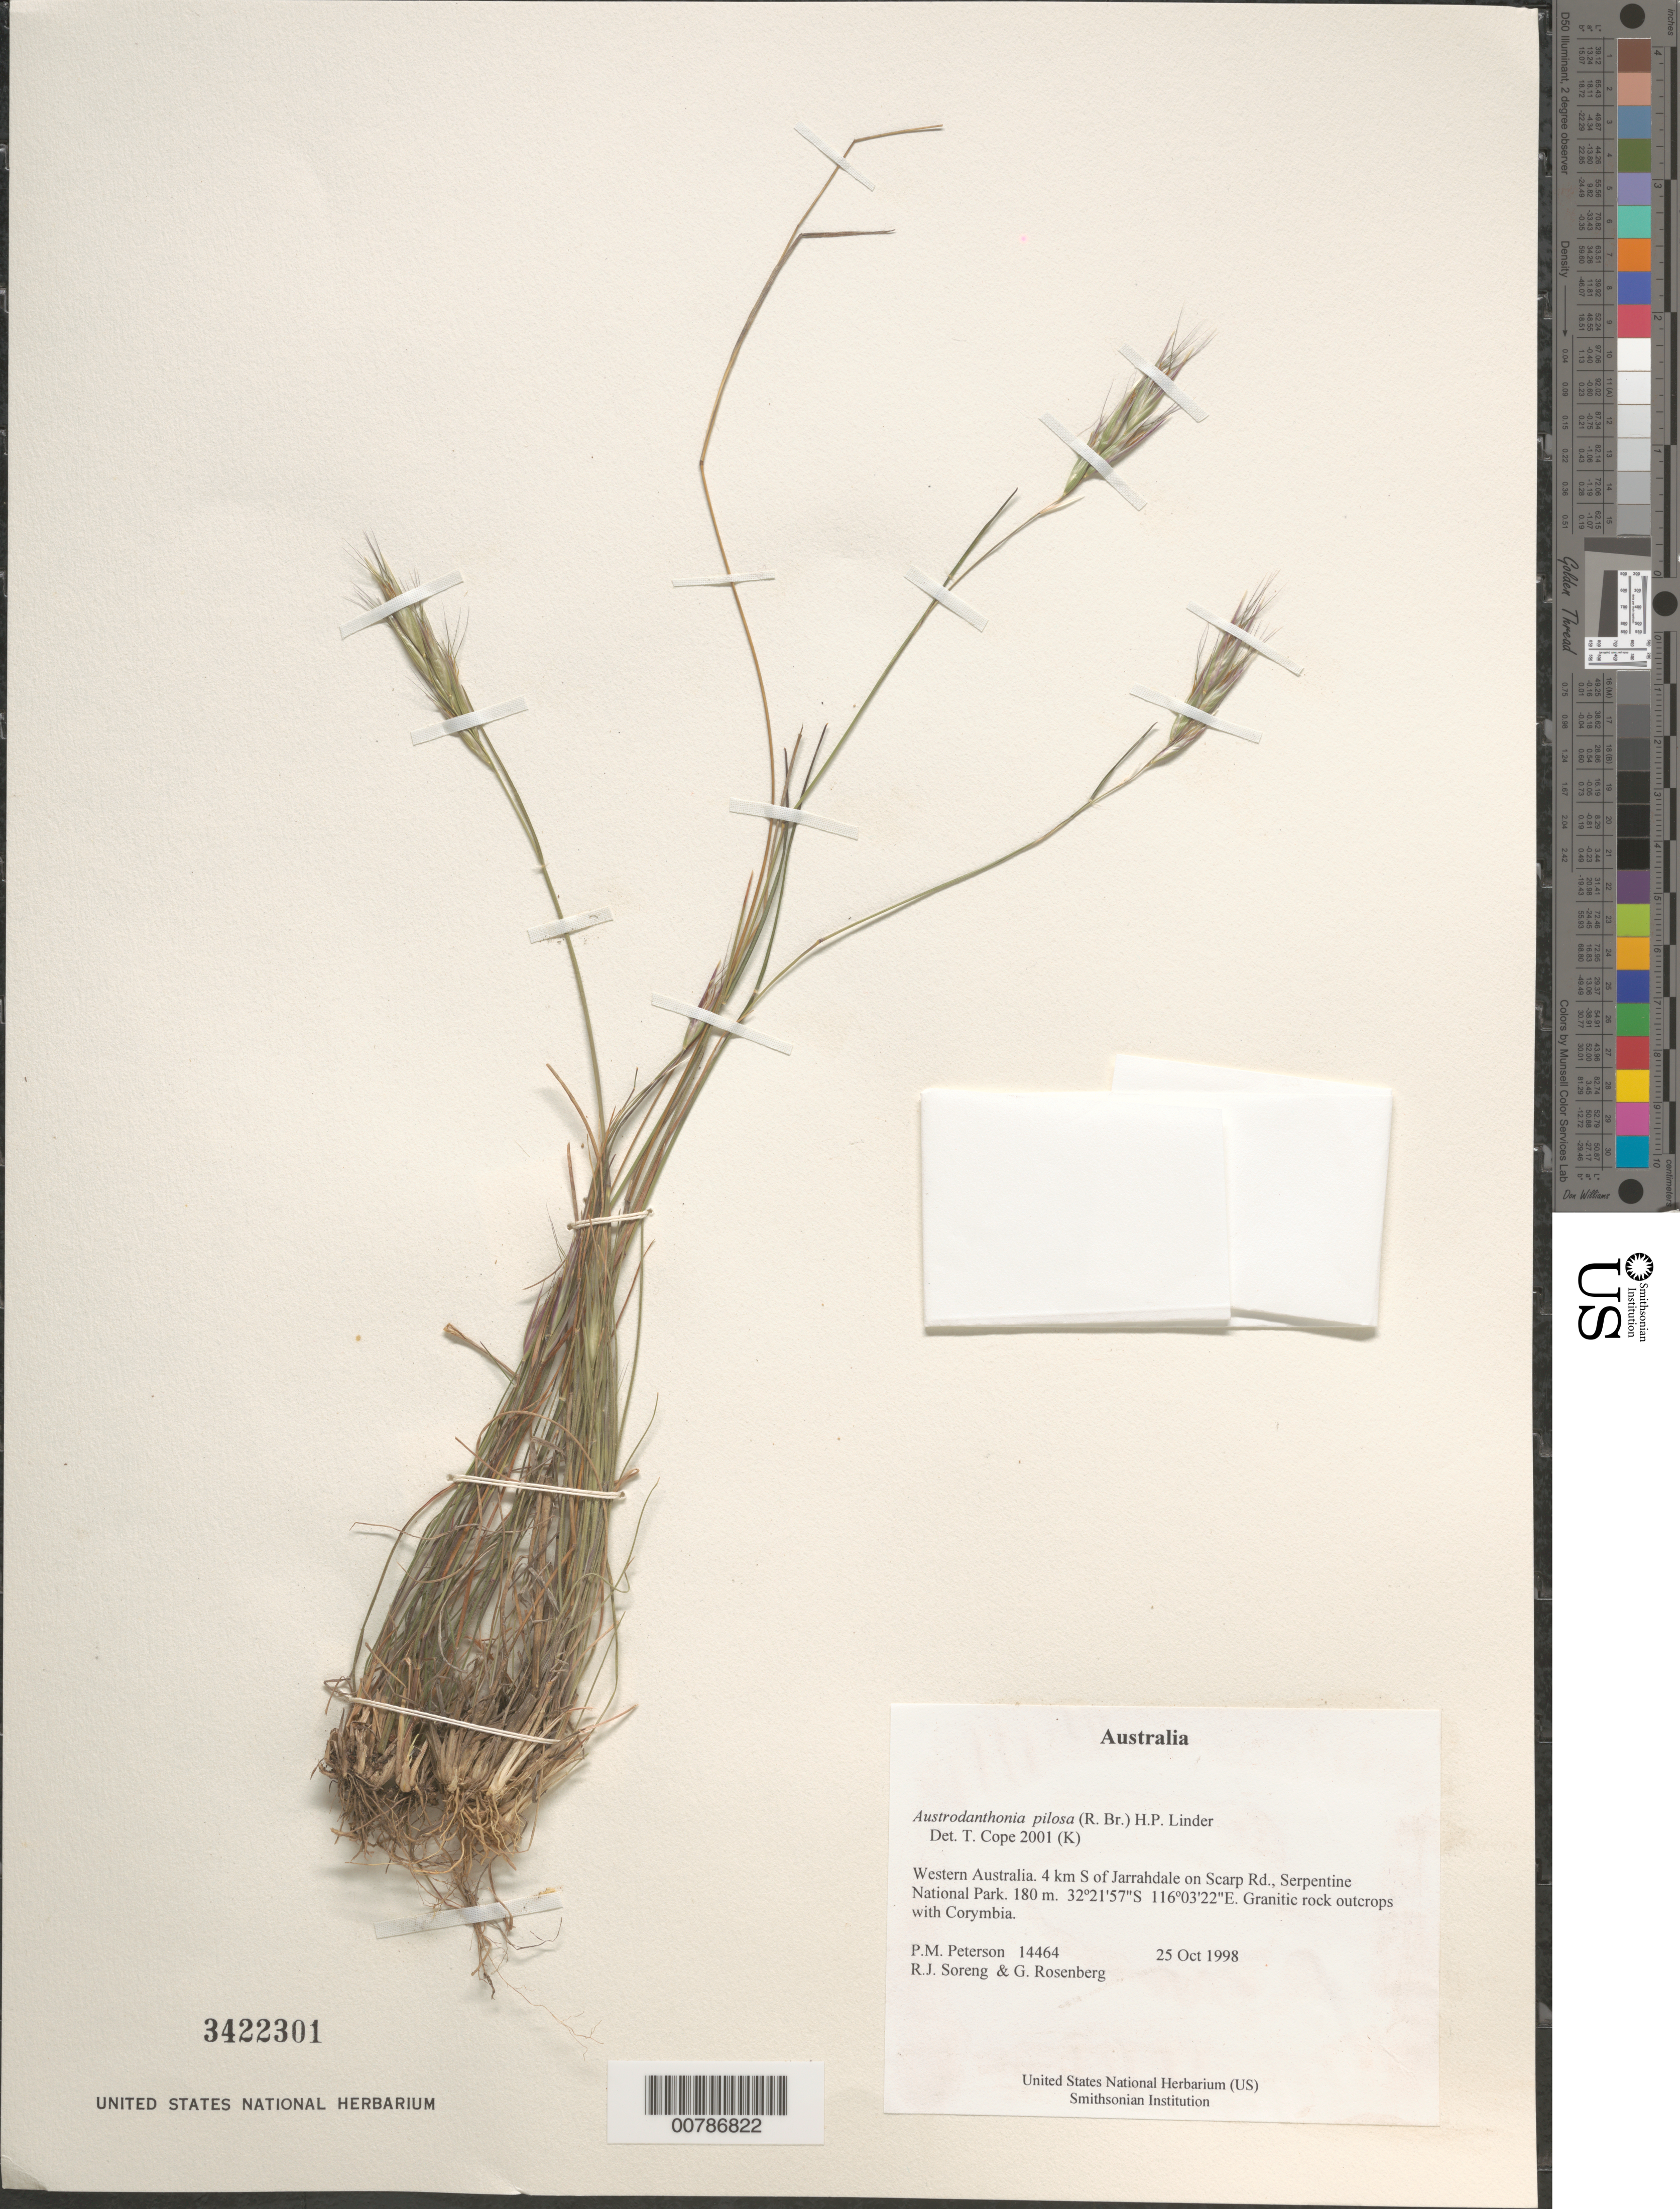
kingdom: Plantae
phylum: Tracheophyta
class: Liliopsida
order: Poales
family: Poaceae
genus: Austrodanthonia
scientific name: Austrodanthonia pilosa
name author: (R. Br.) H.P. Linder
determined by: Cope, T. A.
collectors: P. M. Peterson, R. J. Soreng & G. Rosenberg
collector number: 14464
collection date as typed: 25 Oct 1998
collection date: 1998-10-25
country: Australia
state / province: Western Australia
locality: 4 km S of Jarrahdale on Scarp Rd., Serpentine National Park.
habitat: Granitic rock outcrops with Corymbia.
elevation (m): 180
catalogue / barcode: US 3422301